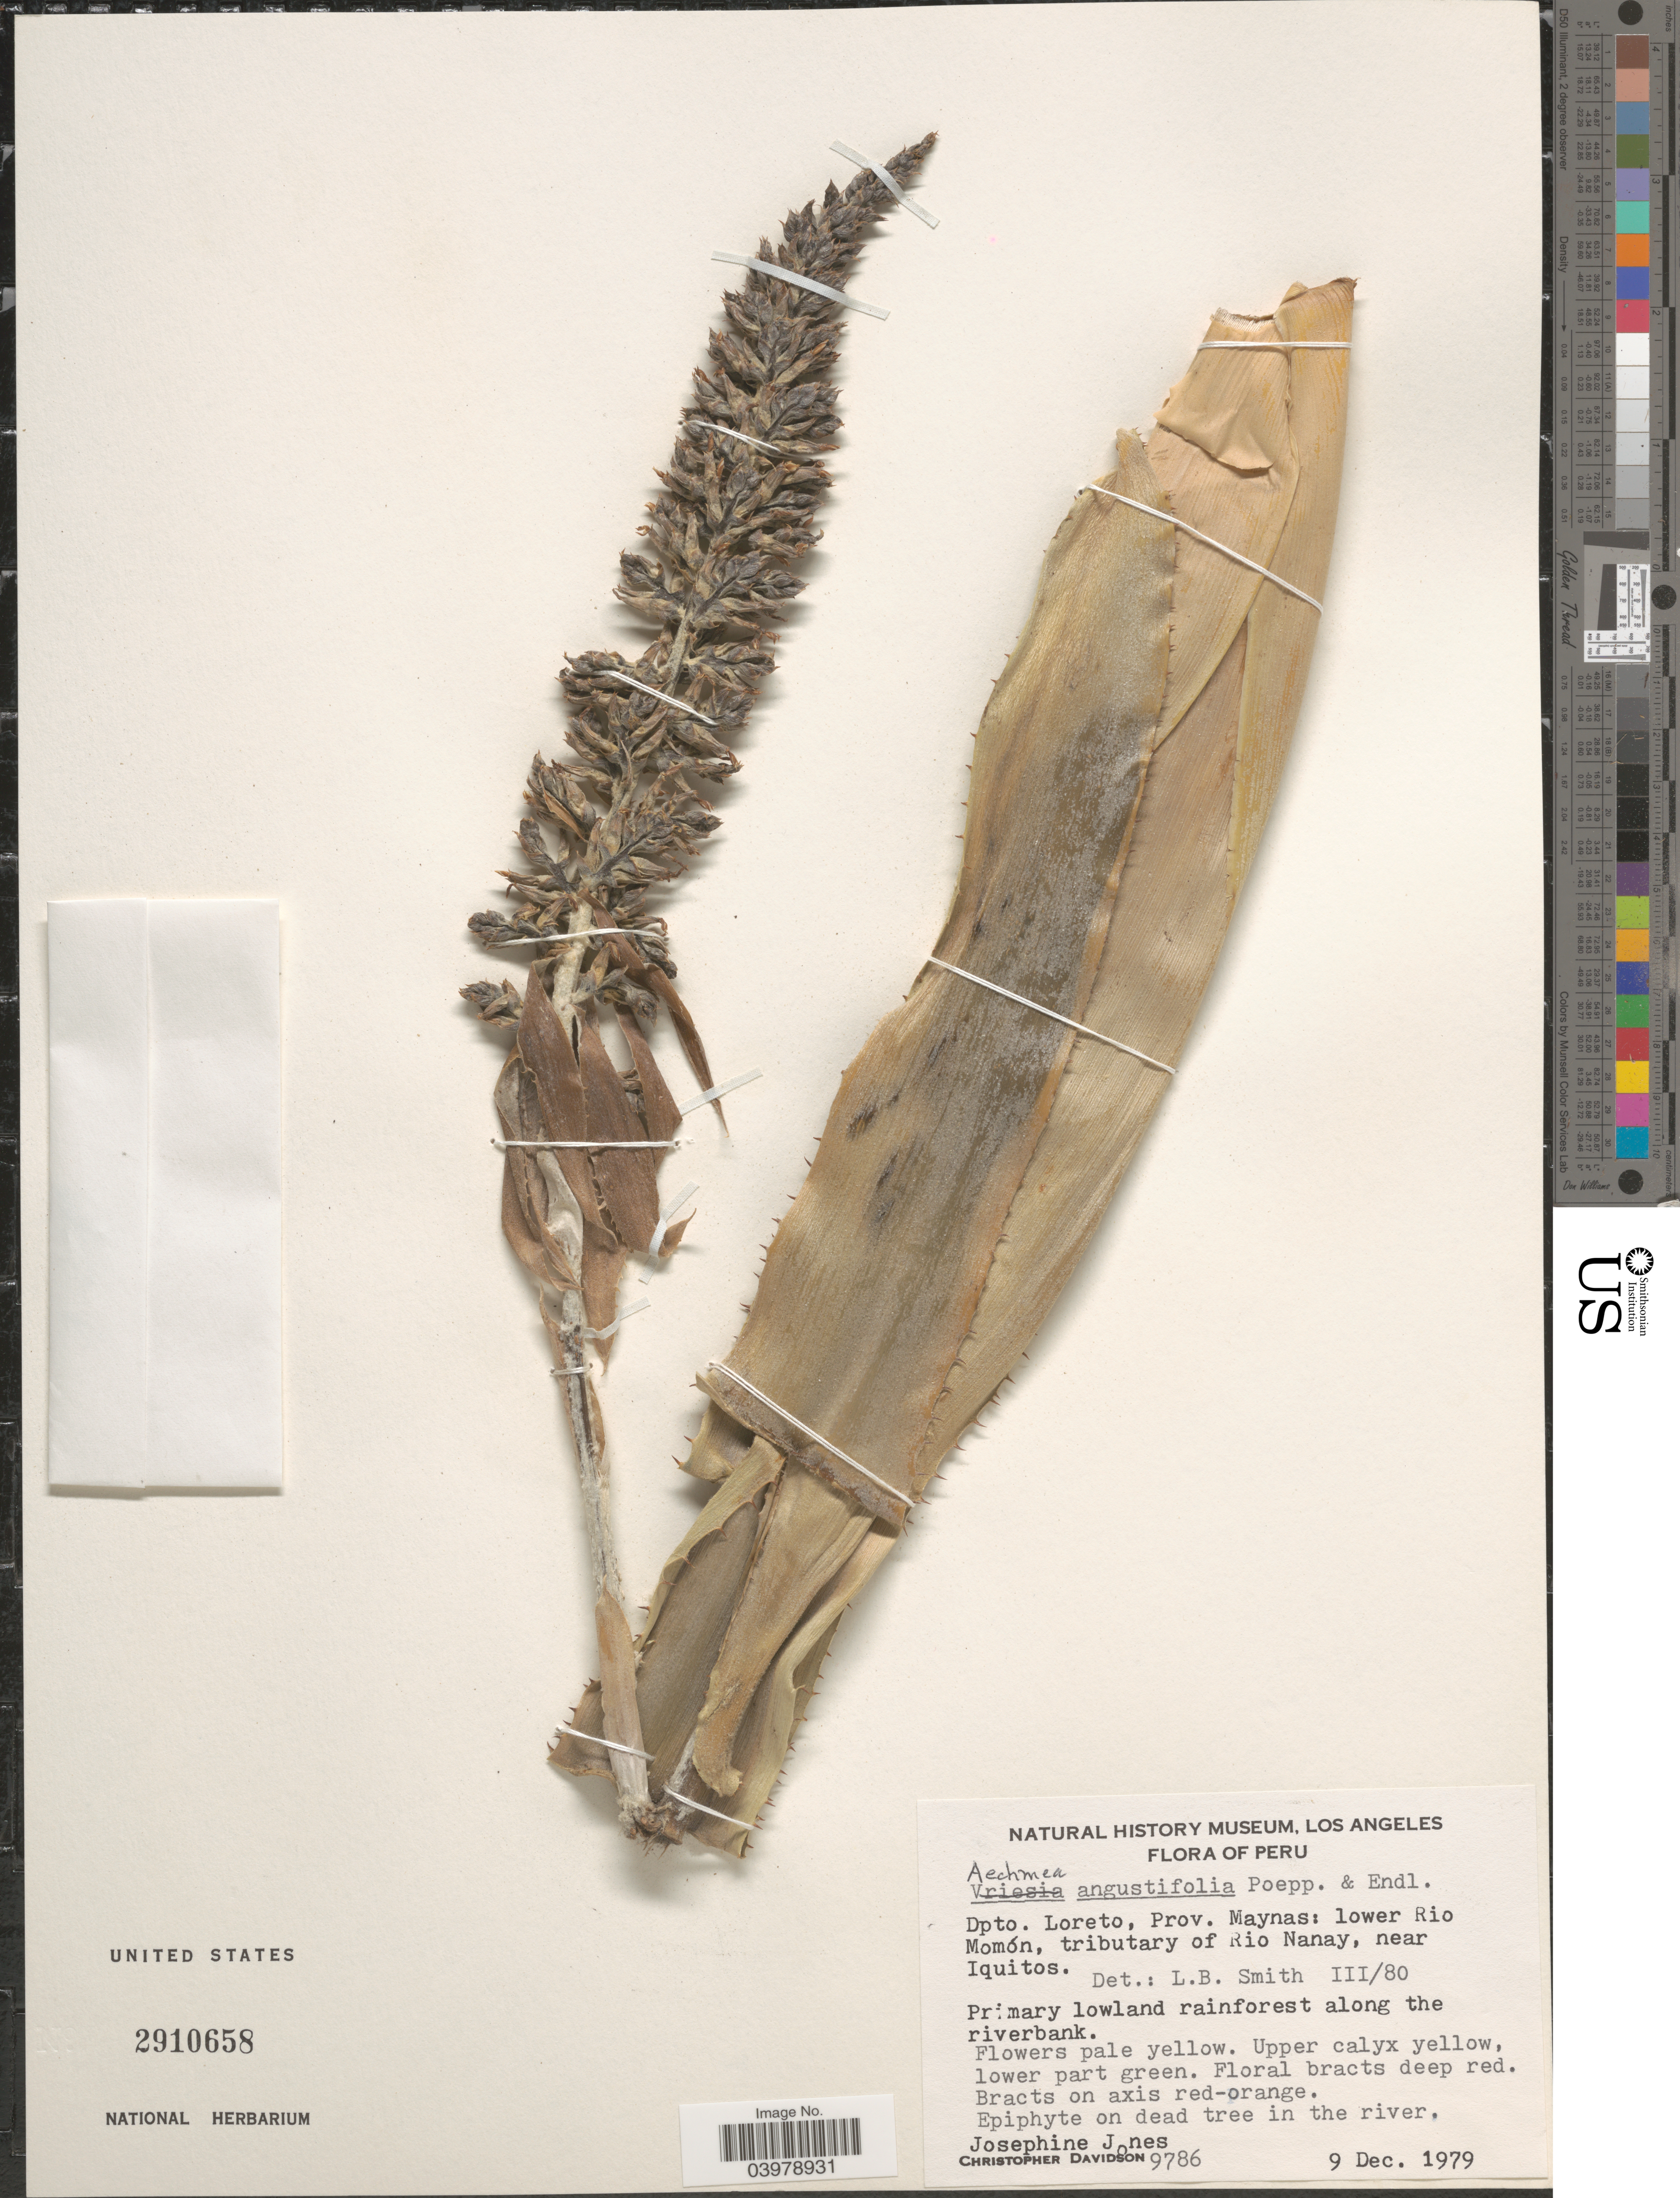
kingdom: Plantae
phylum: Tracheophyta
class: Liliopsida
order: Poales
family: Bromeliaceae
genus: Aechmea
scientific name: Aechmea angustifolia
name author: Poepp. & Endl.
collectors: J. Jones & C. Davidson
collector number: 9786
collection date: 1979-12-09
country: Peru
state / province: Loreto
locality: Dpto. Loreto, Prov. Maynas: lower Rio Momón, tributary of Rio Nanay, near Iquitos.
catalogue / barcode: US 2910658